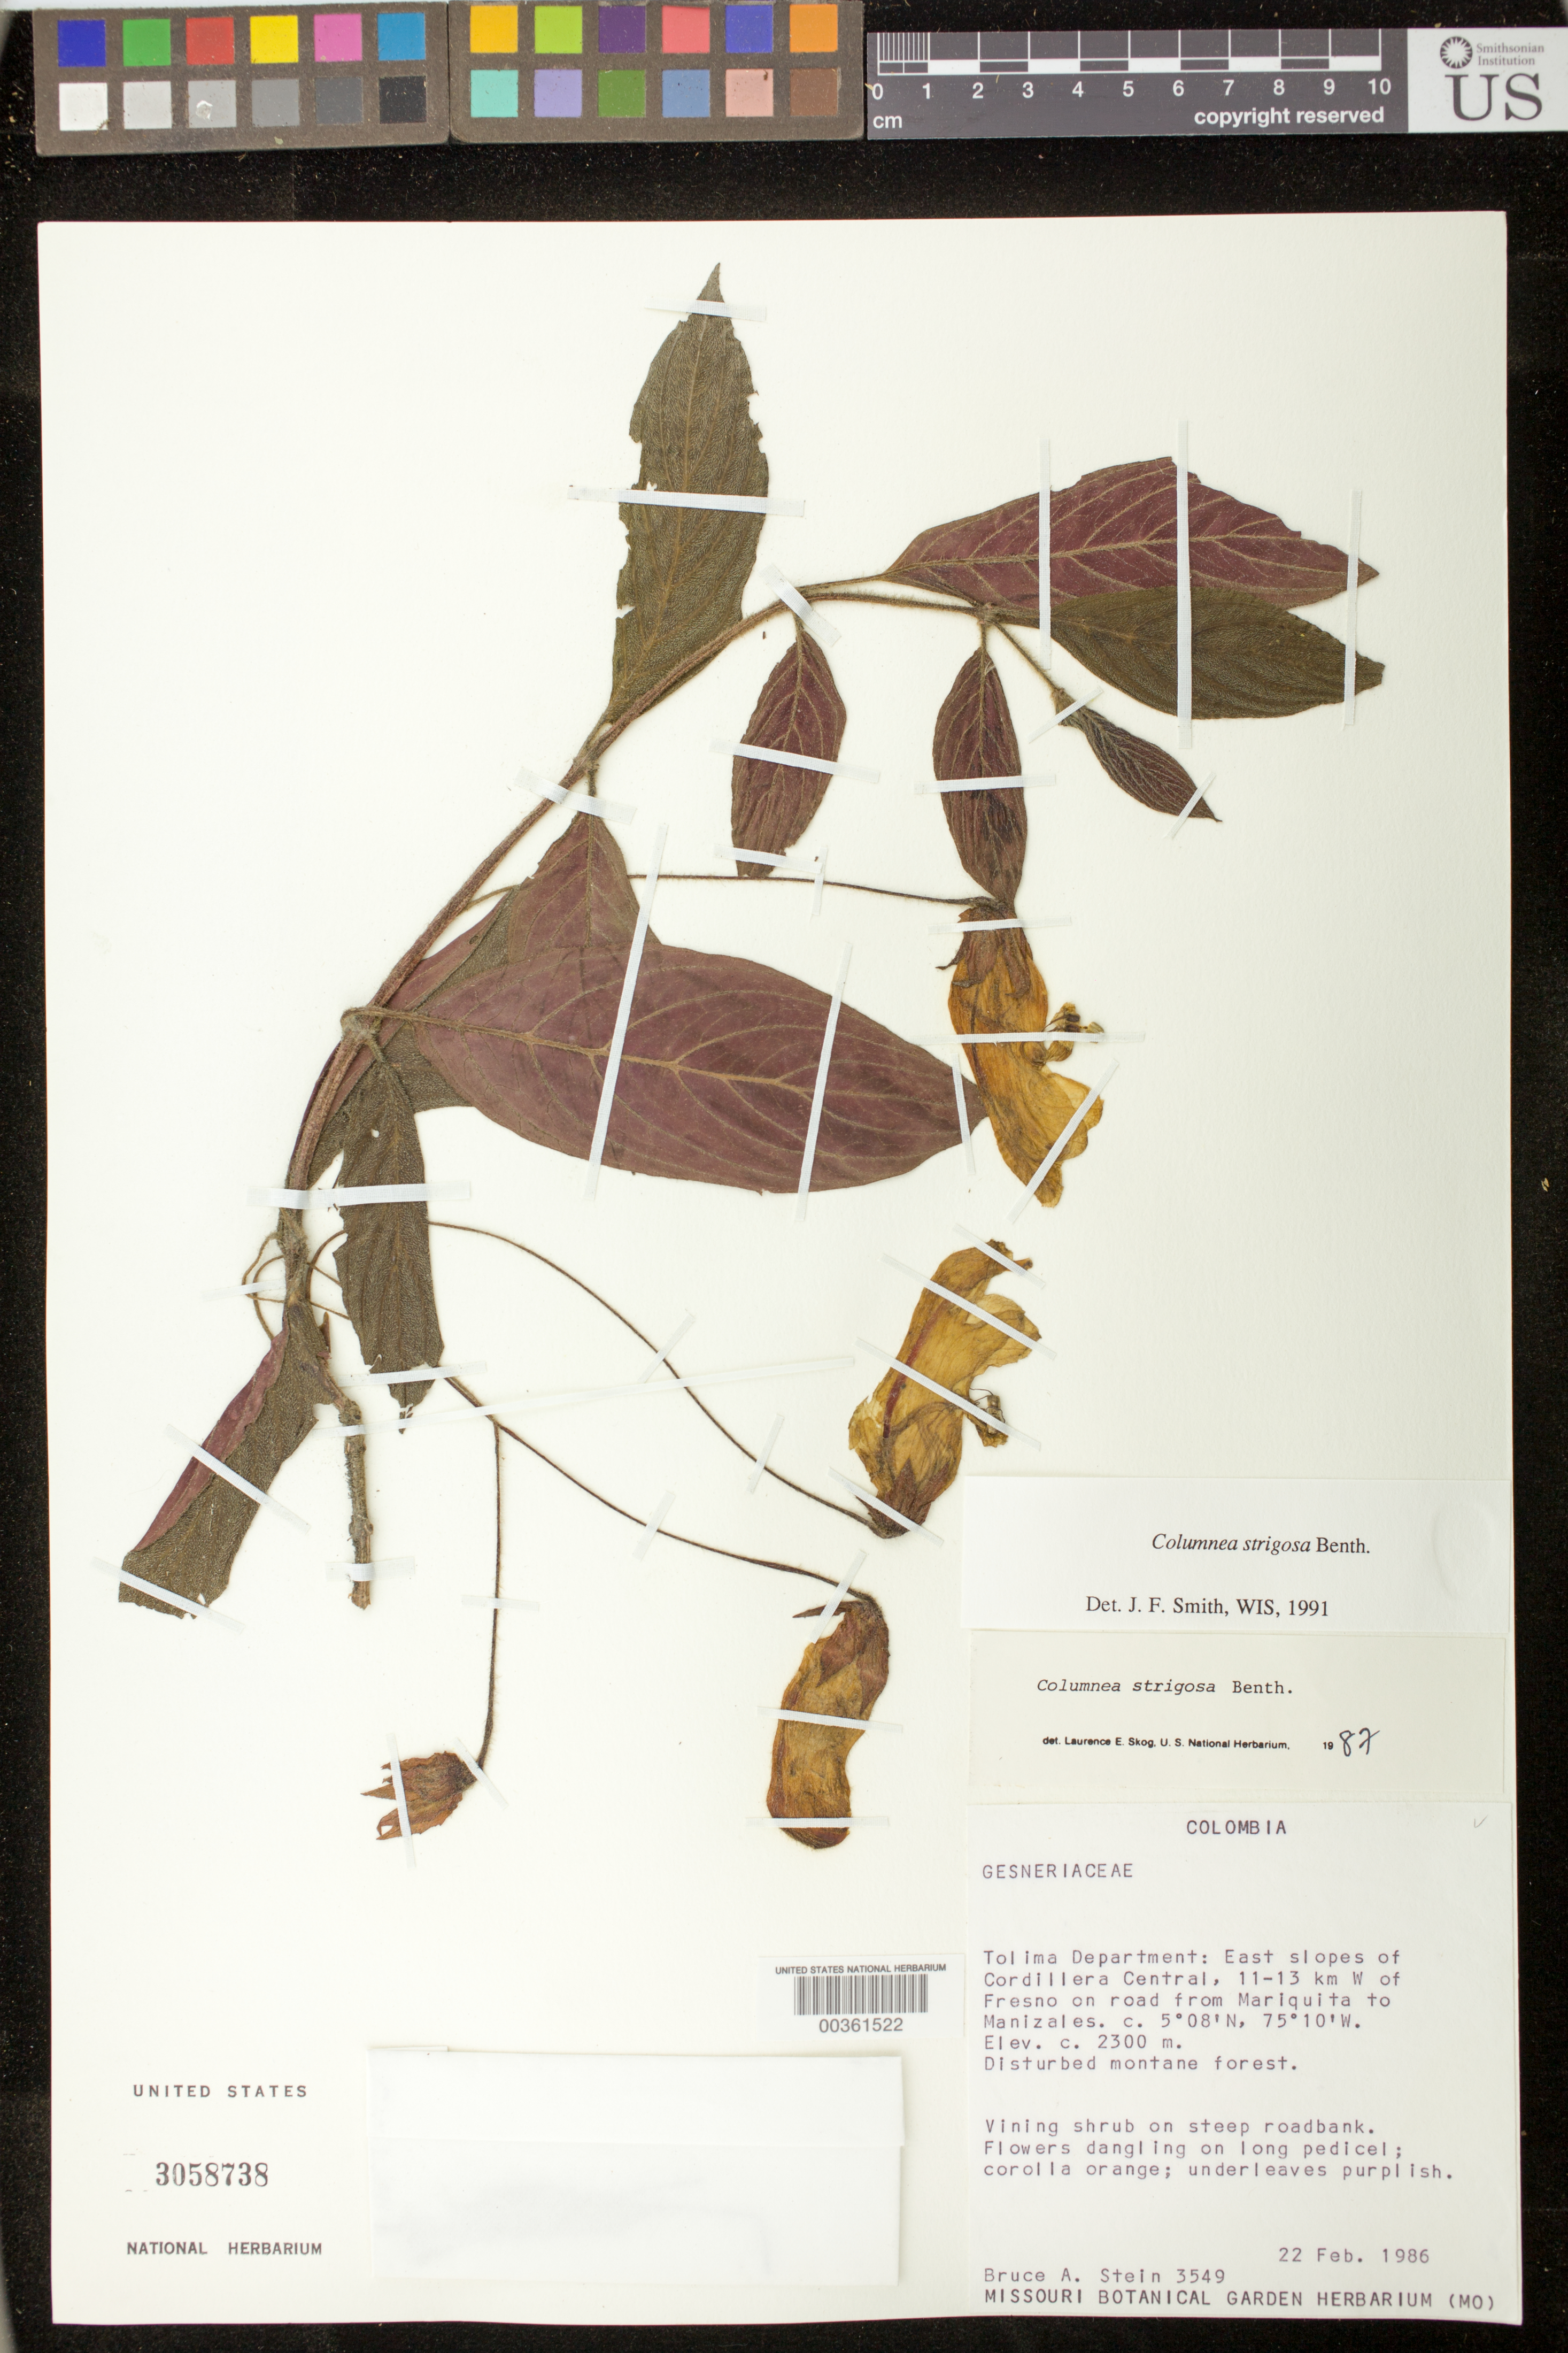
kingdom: Plantae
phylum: Tracheophyta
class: Magnoliopsida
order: Lamiales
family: Gesneriaceae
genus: Columnea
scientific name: Columnea strigosa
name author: Benth.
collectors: B. A. Stein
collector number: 3549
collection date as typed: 22 Feb 1986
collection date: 1986-02-22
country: Colombia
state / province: Tolima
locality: E slopes of Cordillera Central, 11-13 km W of Fresno on road from Mariquita to Manizales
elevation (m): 2300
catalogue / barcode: US 3058738